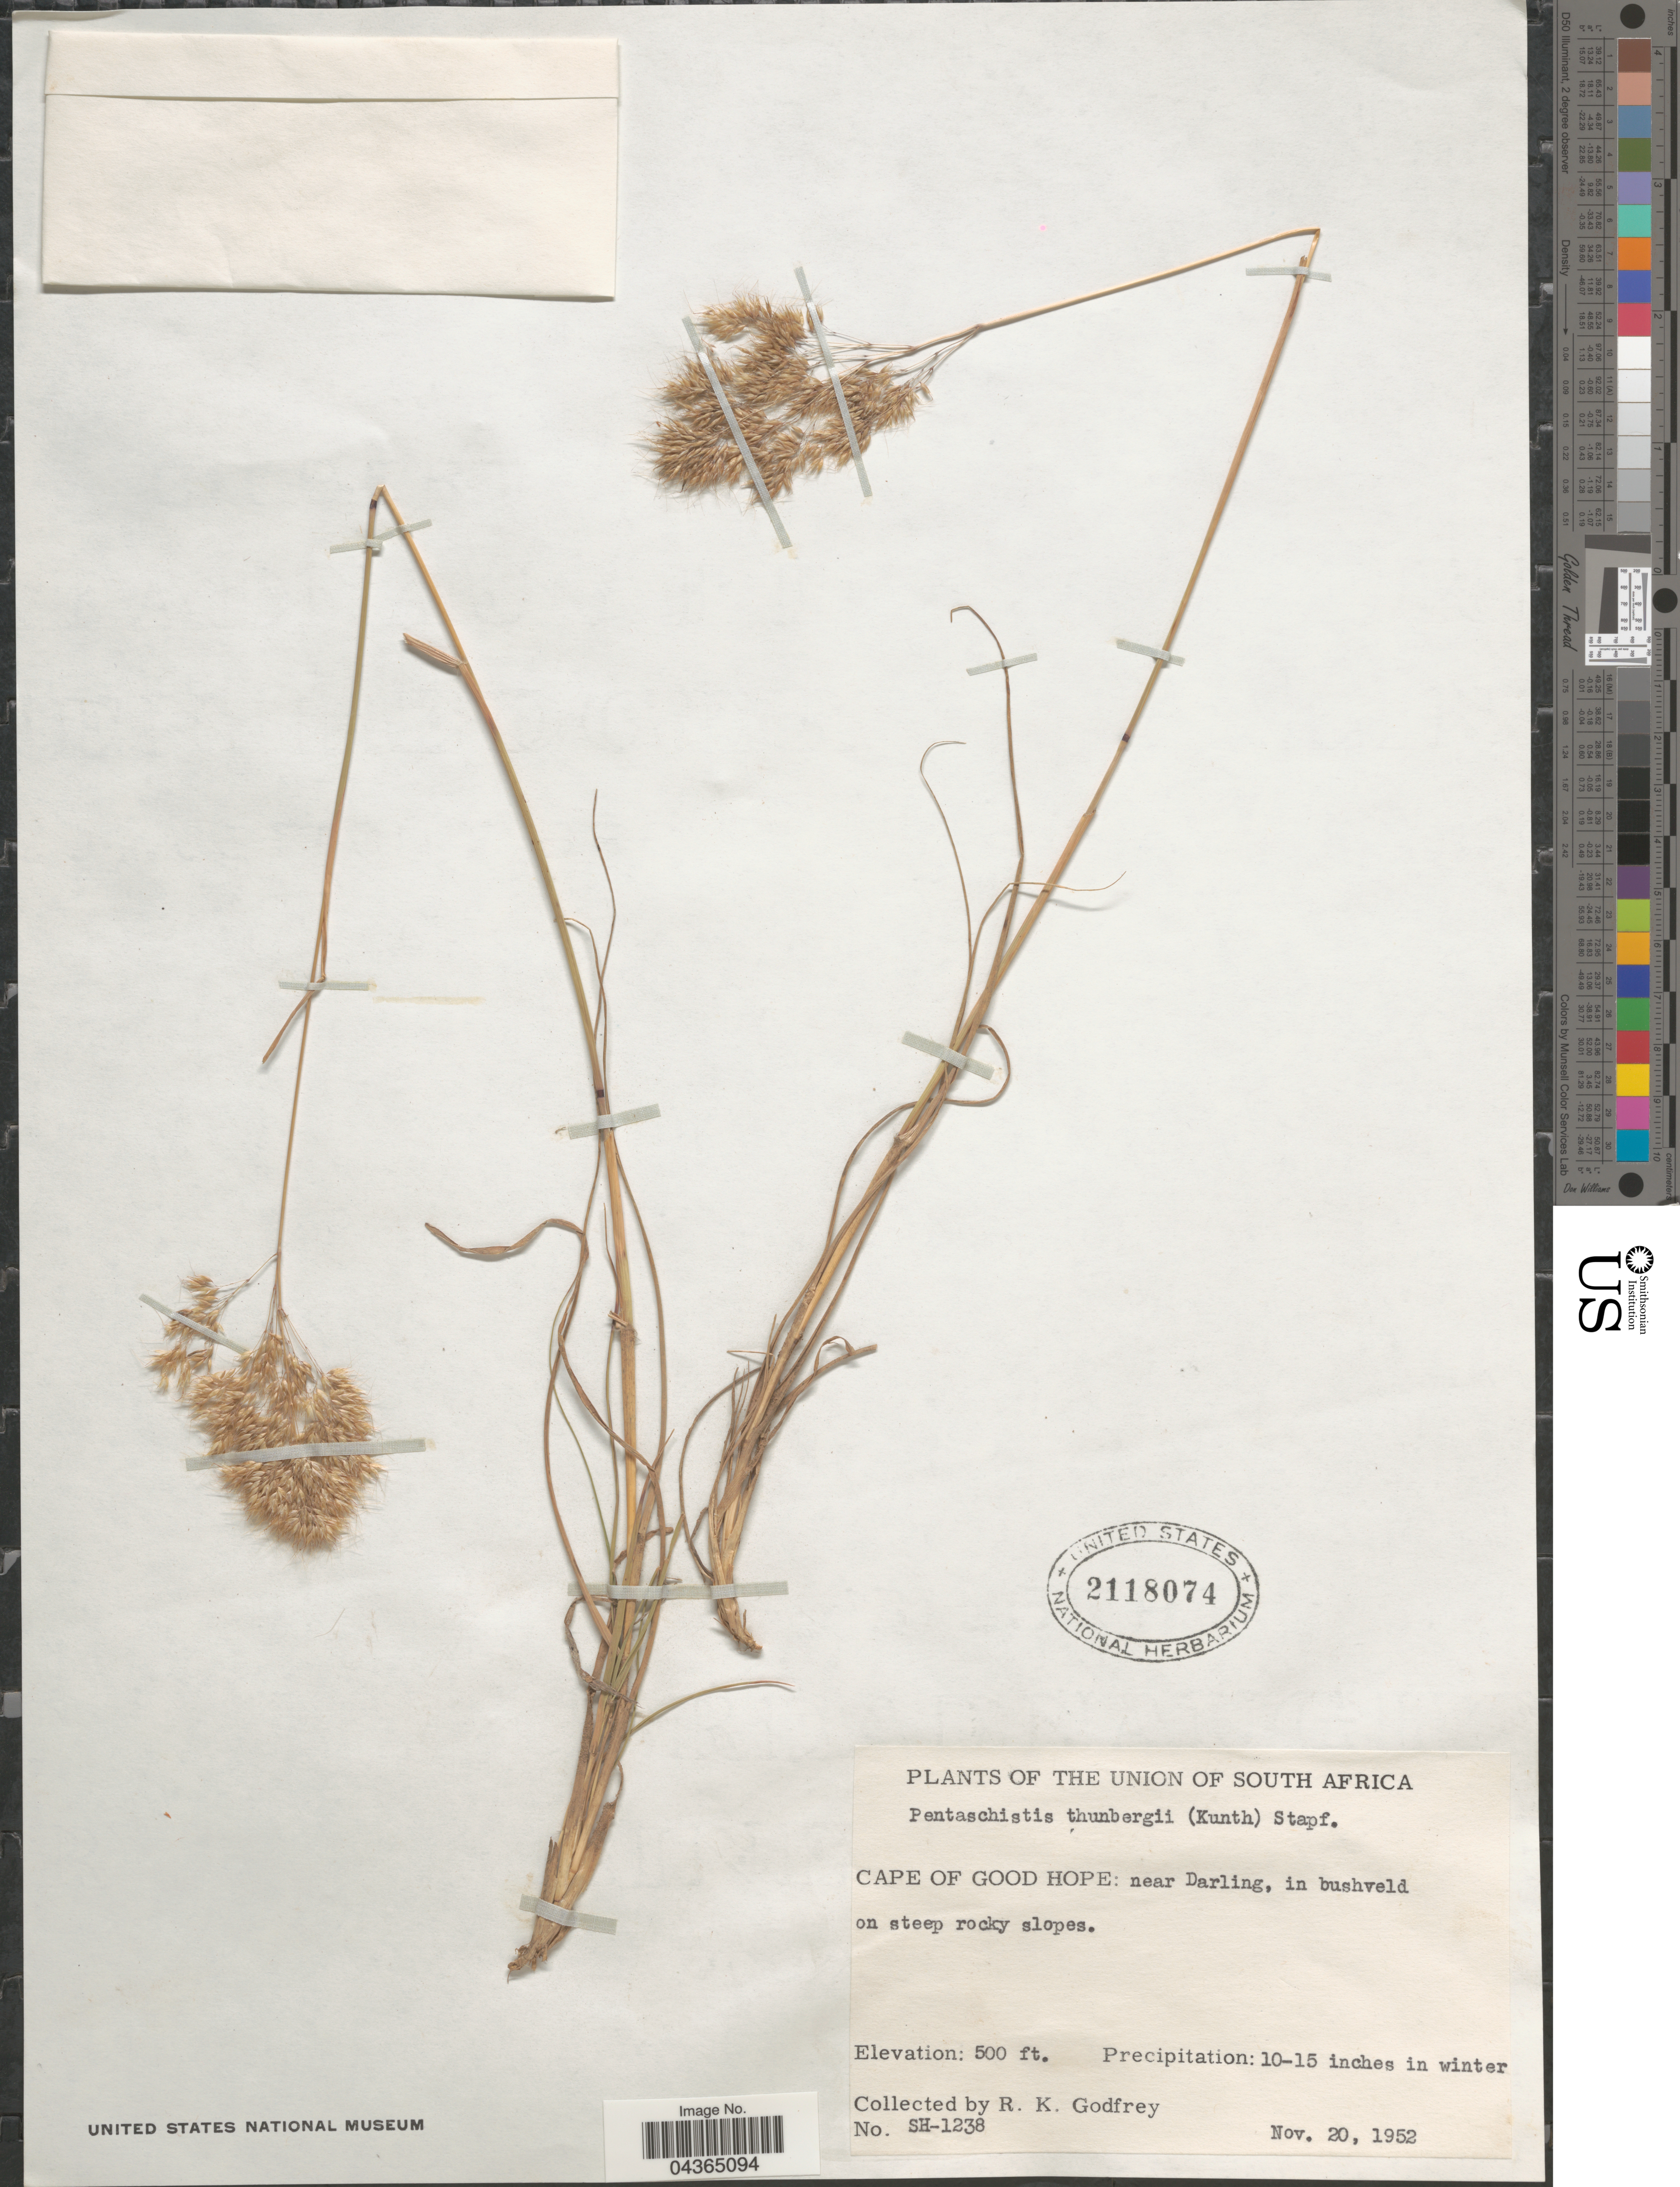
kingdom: Plantae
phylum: Tracheophyta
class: Liliopsida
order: Poales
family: Poaceae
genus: Pentameris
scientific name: Pentameris pallida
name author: (Thunb.) Galley & H.P. Linder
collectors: R. K. Godfrey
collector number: SH-1238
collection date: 1952-11-20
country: South Africa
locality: The Union of South Africa. Cape of Good Hope: near Darling, in bushveld on steep rocky slopes.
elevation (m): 152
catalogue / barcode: US 2118074